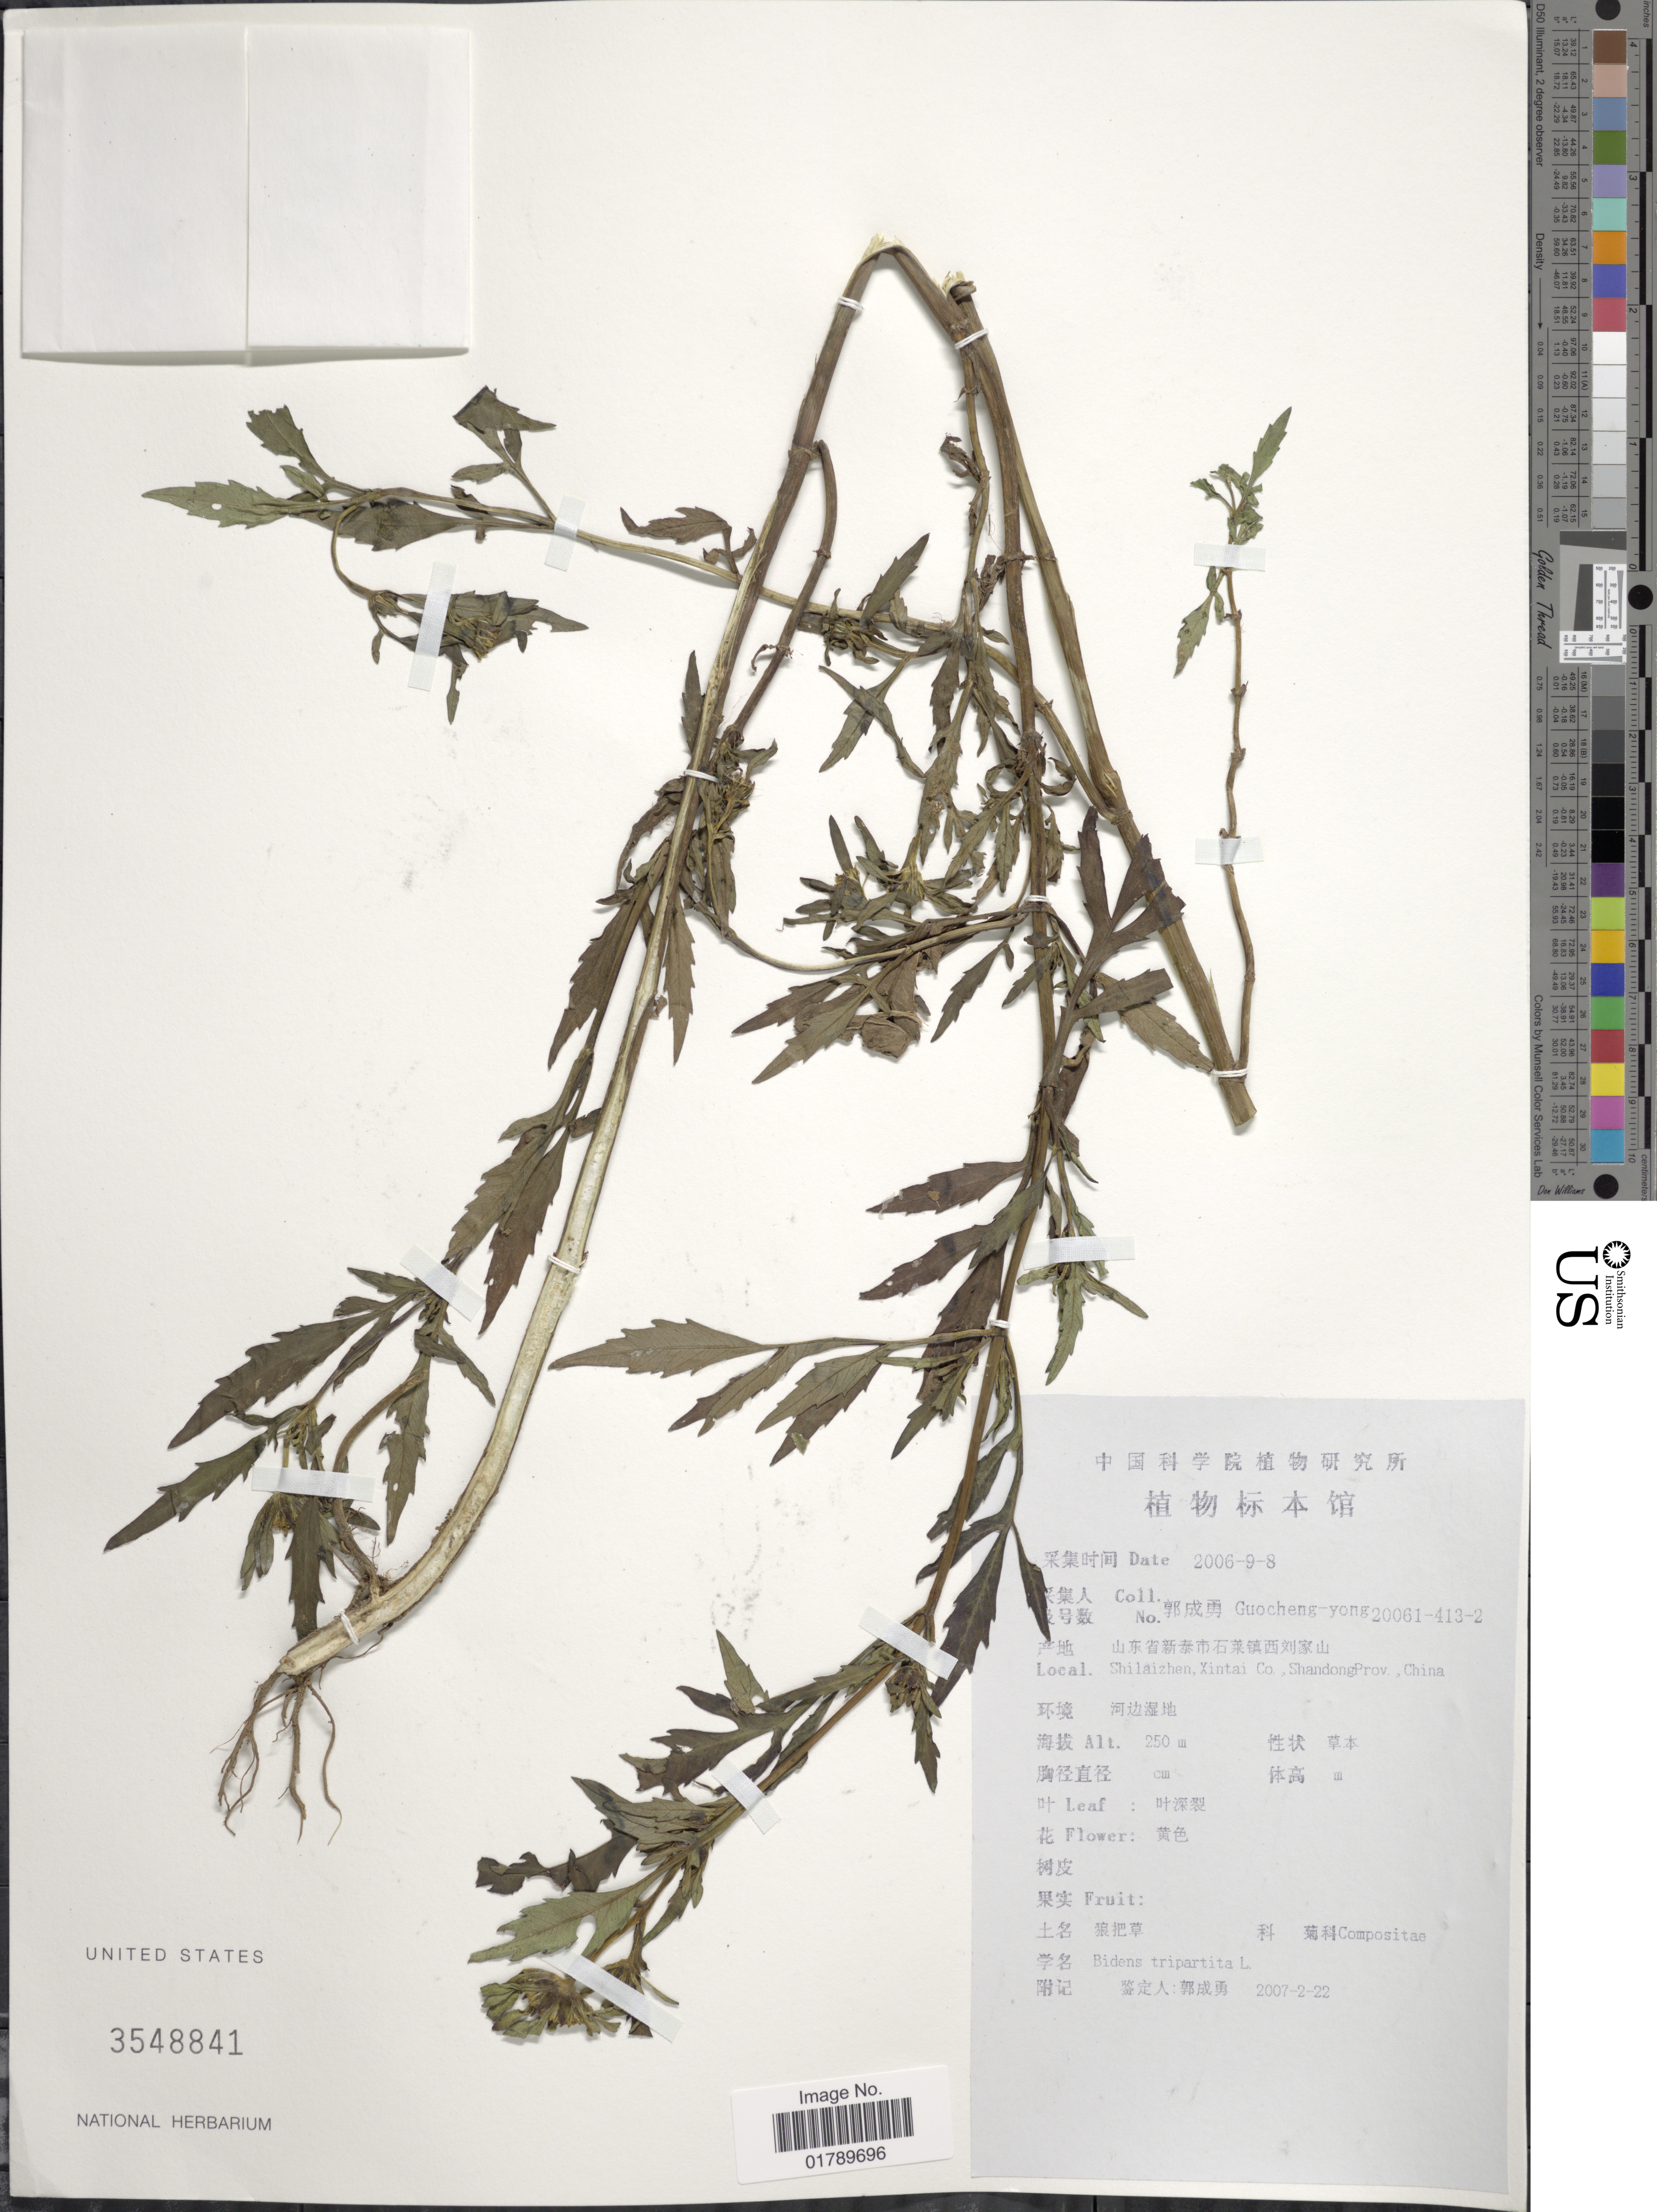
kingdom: Plantae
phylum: Tracheophyta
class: Magnoliopsida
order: Asterales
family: Asteraceae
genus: Bidens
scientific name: Bidens tripartita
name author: L.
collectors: Guo cheng-yong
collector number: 20061-413-2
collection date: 2006-09-08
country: China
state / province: Shandong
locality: Shilaizhen, Xintai Co., ShandongProv., China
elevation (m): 250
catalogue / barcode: US 3548841